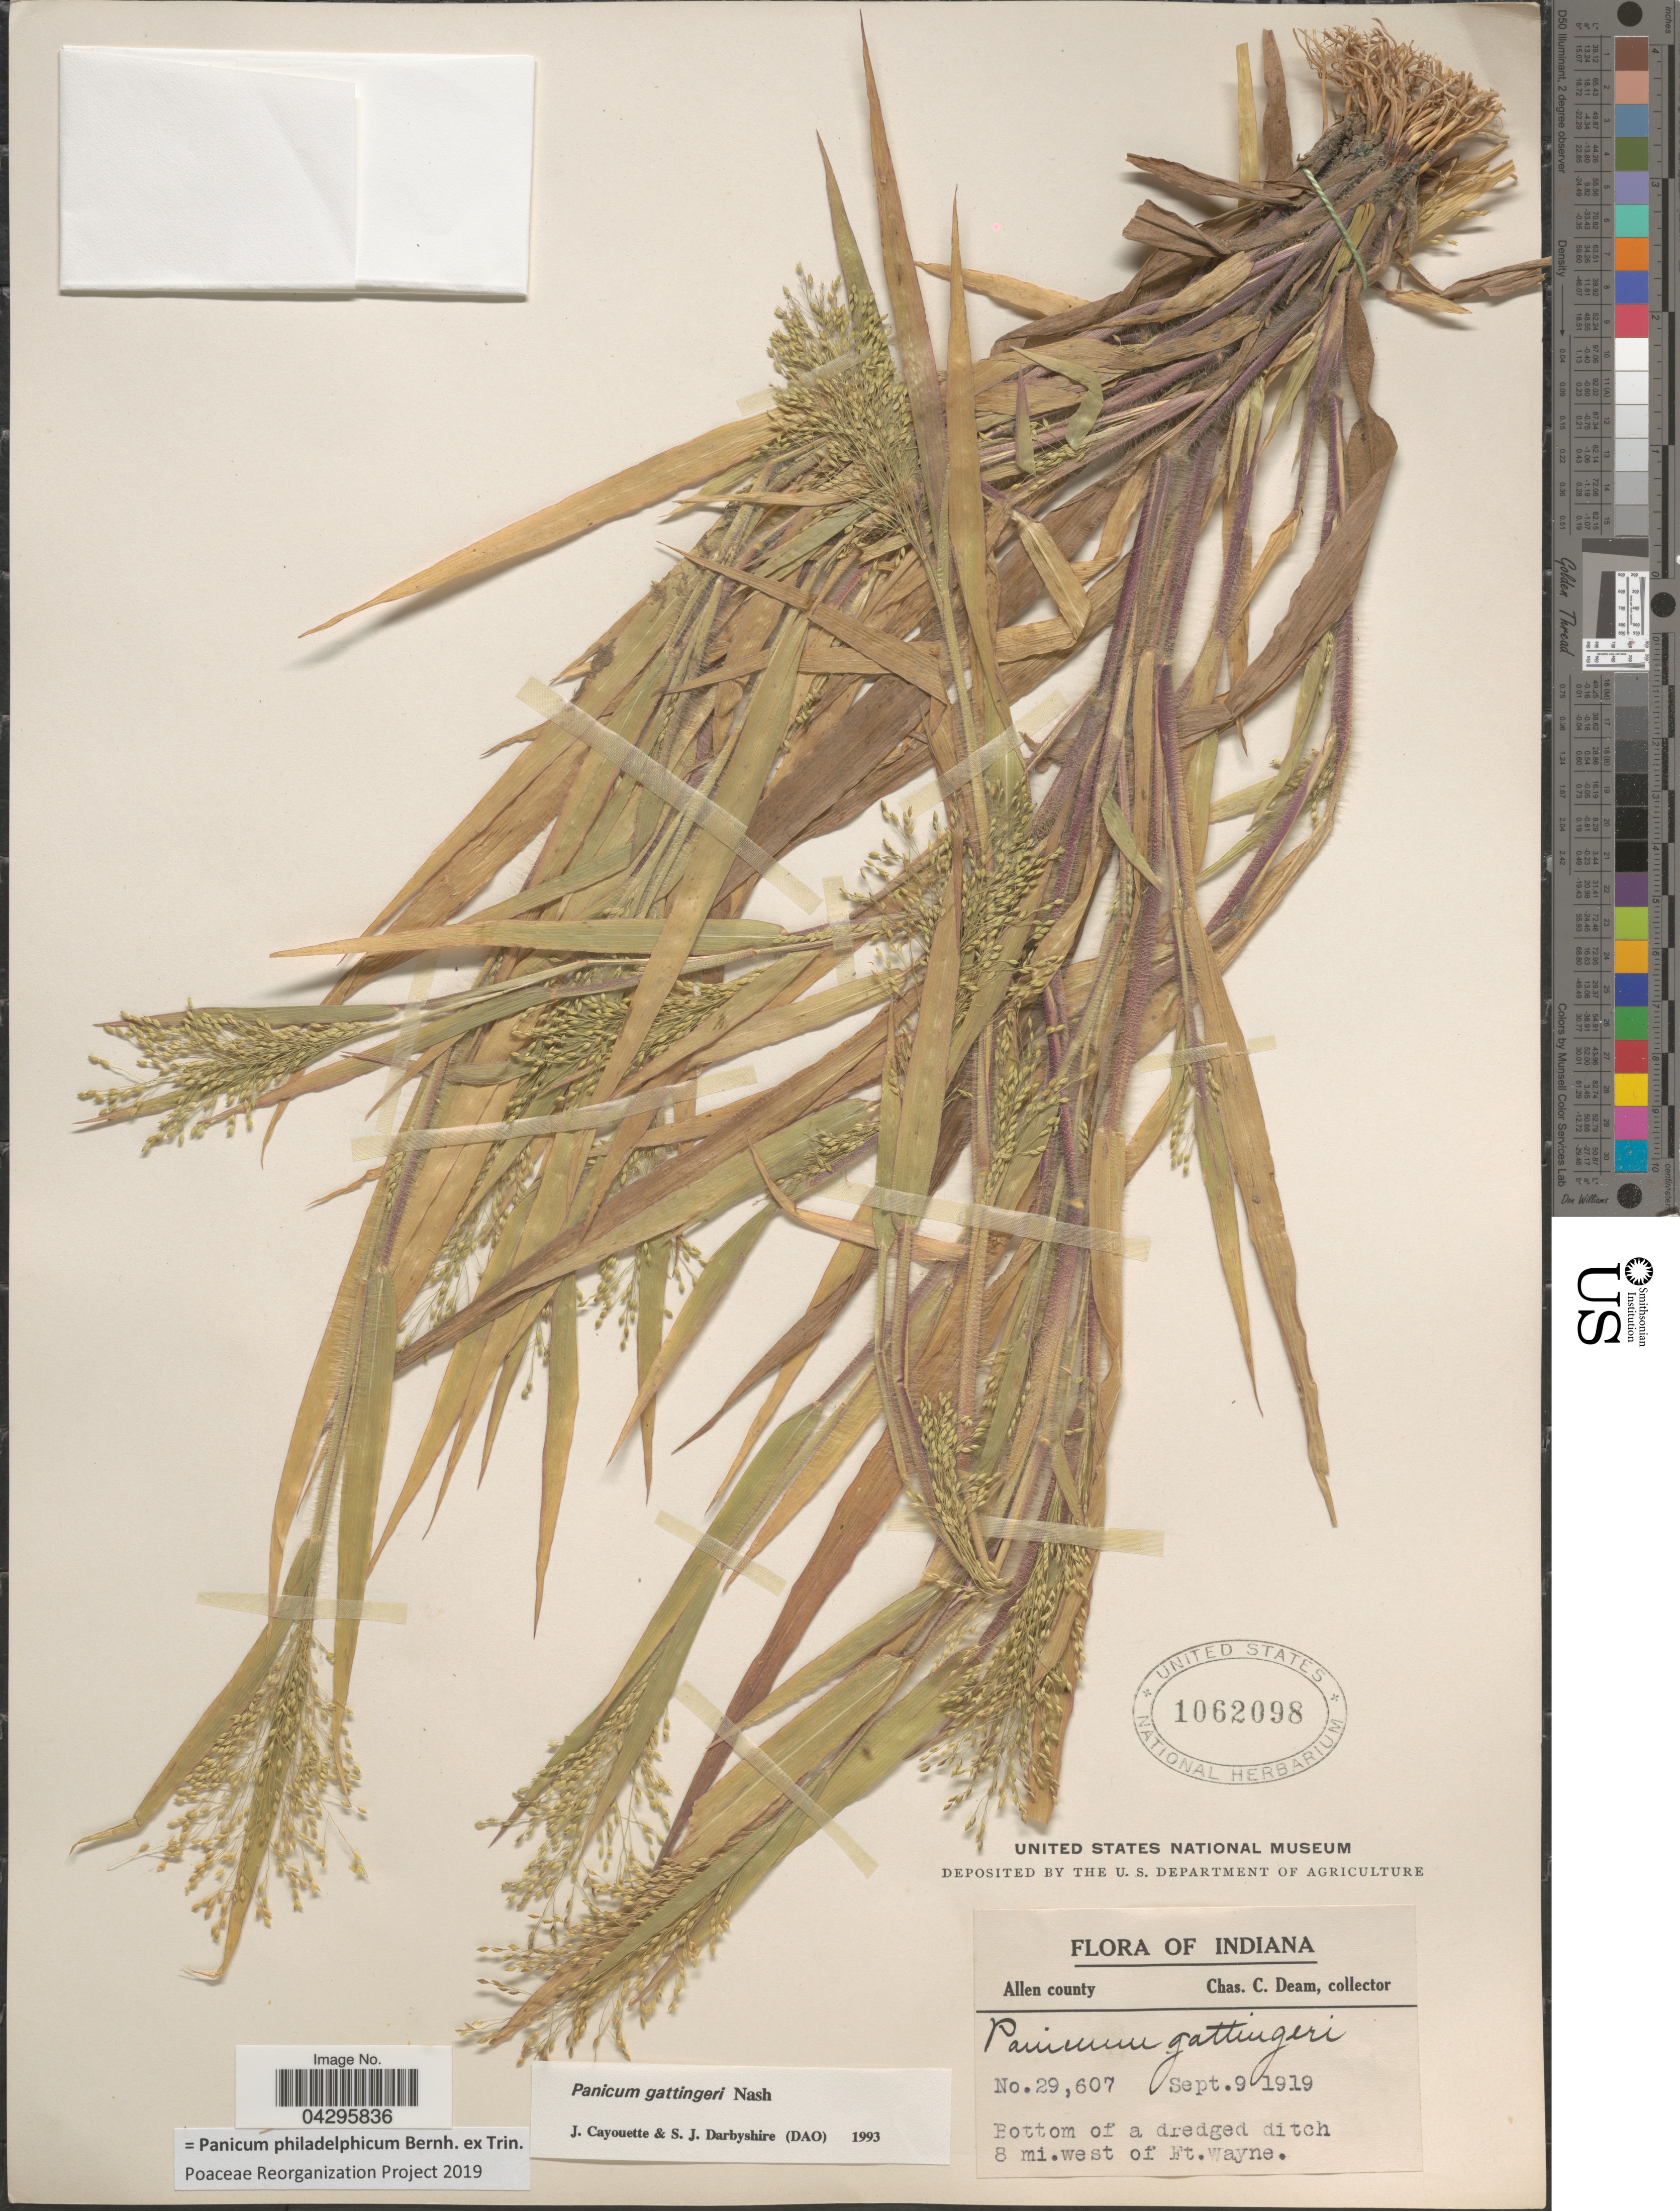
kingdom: Plantae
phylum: Tracheophyta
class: Liliopsida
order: Poales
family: Poaceae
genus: Panicum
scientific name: Panicum philadelphicum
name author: Bernh. ex Trin.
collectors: C. C. Deam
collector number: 29607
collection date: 1919-09-09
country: United States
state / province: Indiana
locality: Allen county. Bottom of a dredged ditch 8 mi.west of Ft. Wayne.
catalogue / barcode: US 1062098